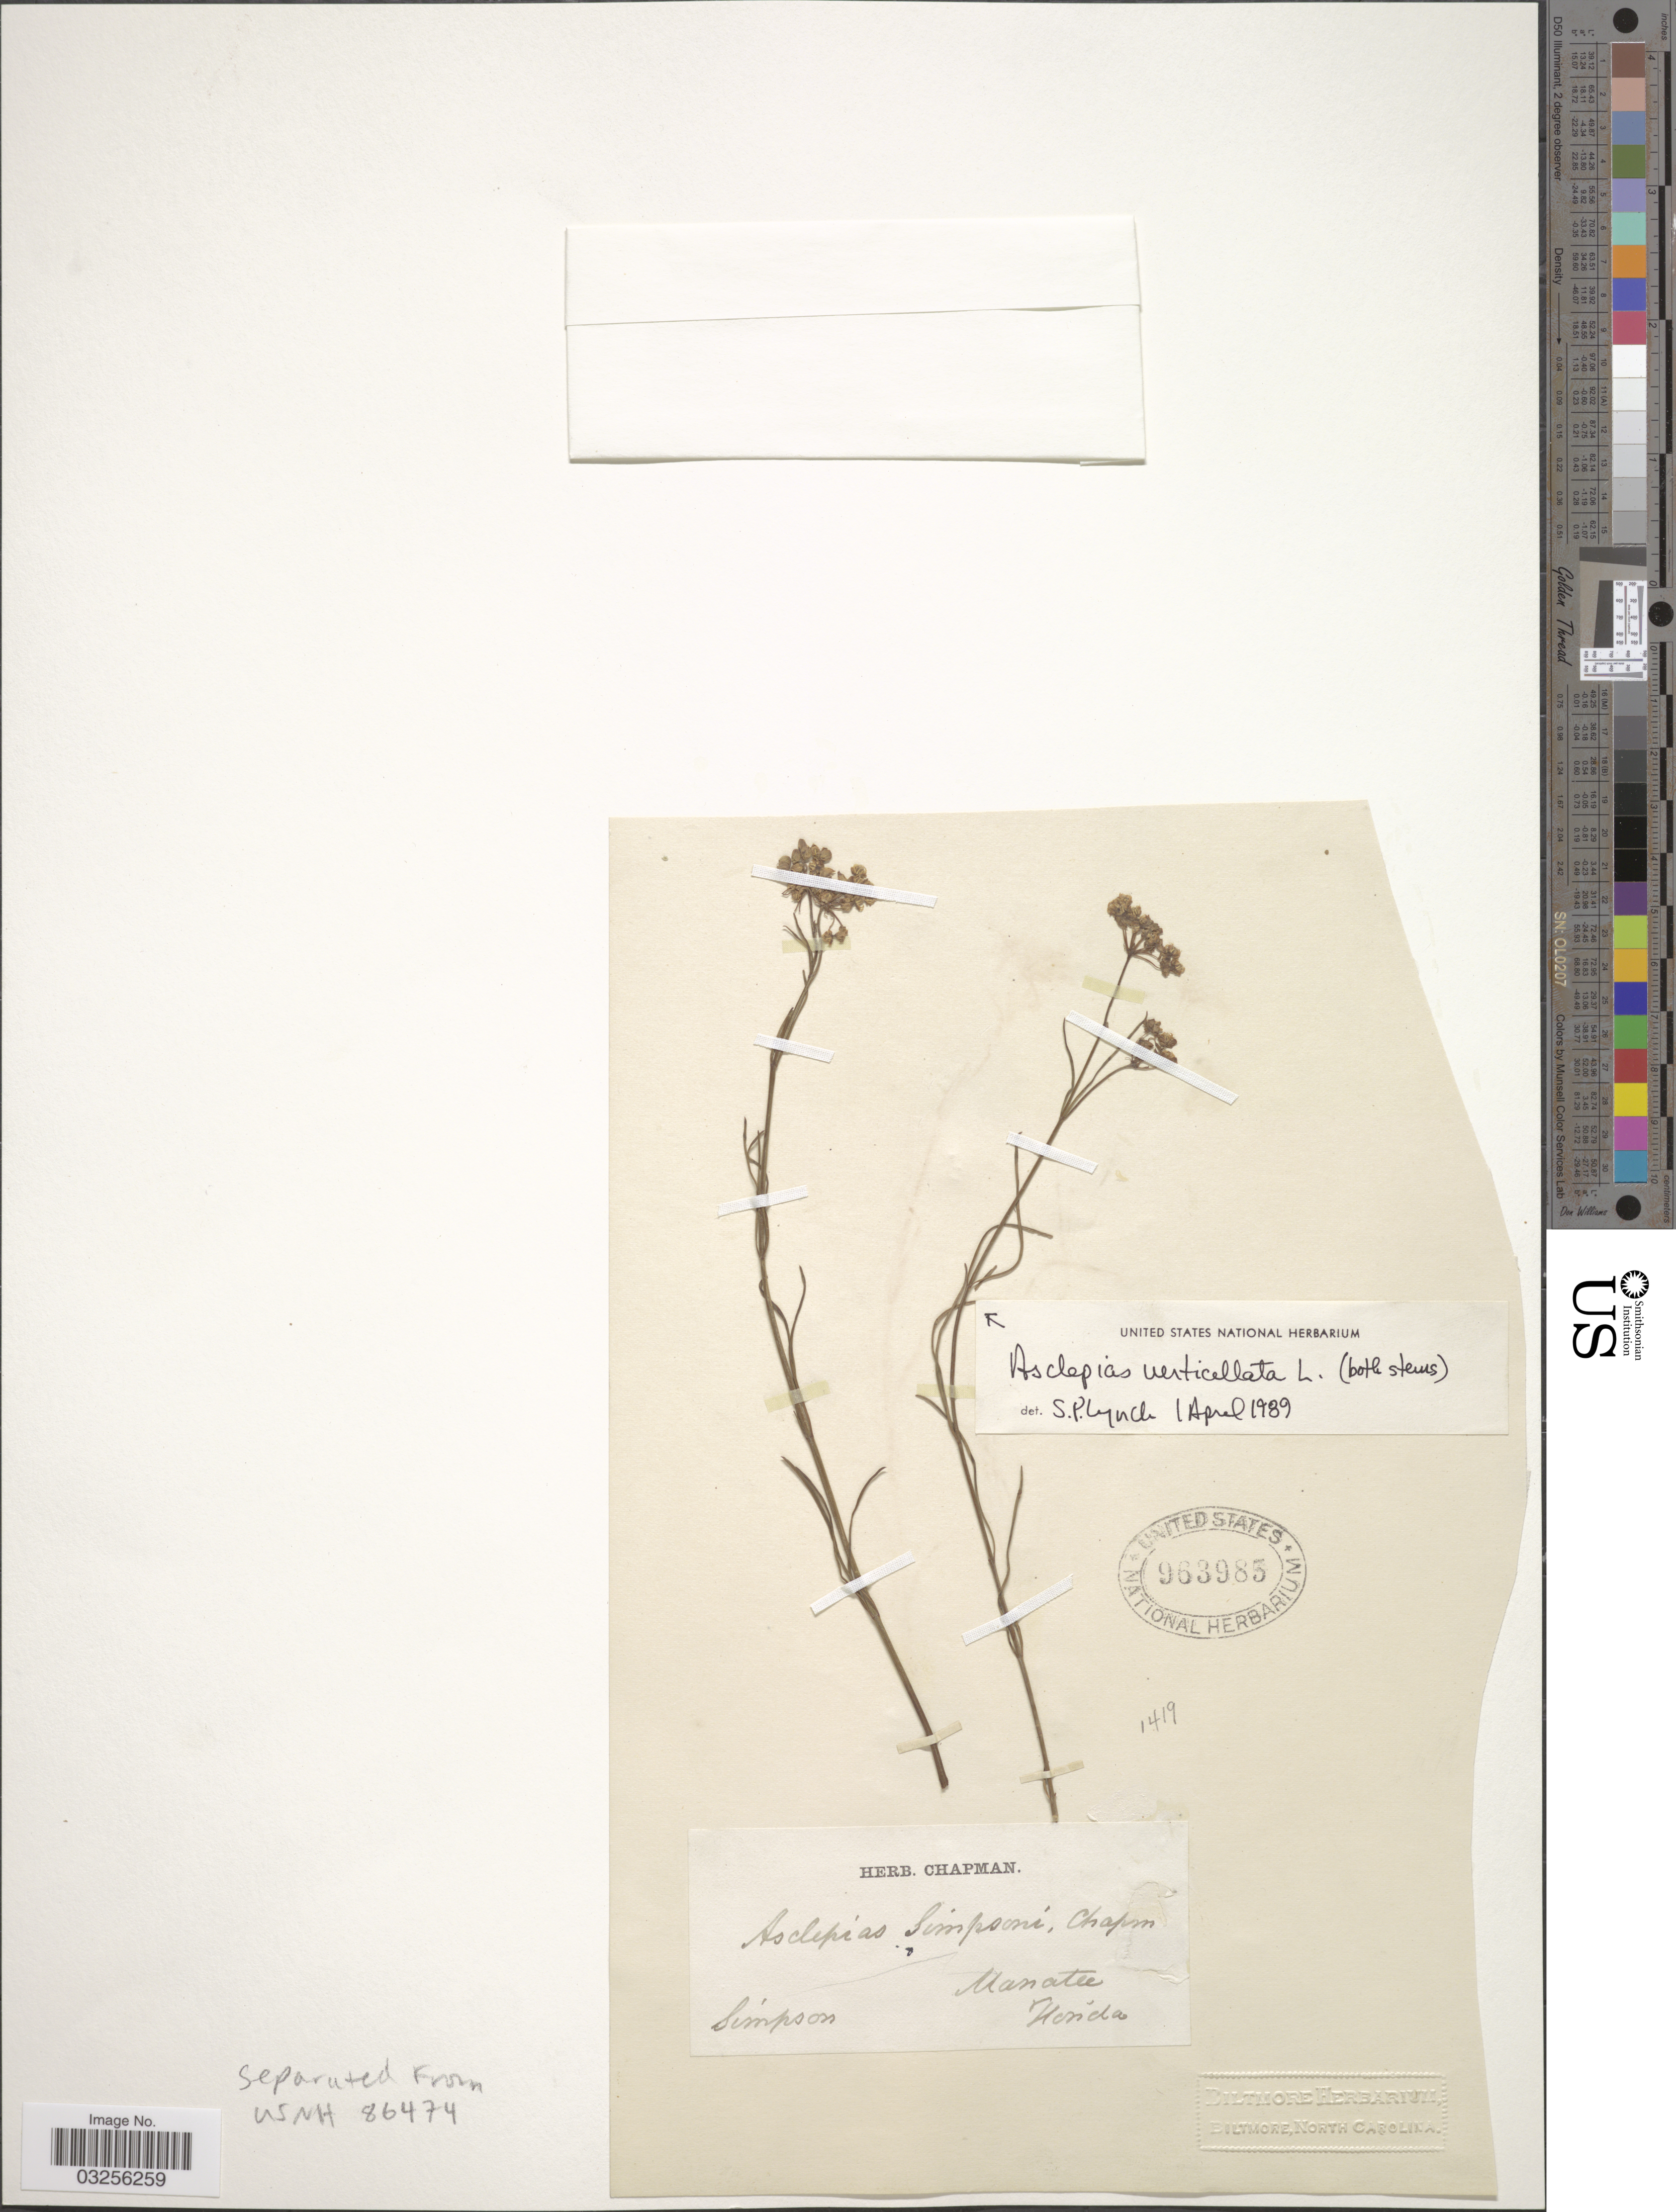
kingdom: Plantae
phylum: Tracheophyta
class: Magnoliopsida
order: Gentianales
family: Apocynaceae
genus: Asclepias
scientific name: Asclepias verticillata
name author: L.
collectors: ex herb. Chapman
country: United States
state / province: Florida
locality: Simpson. Manatee.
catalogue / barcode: US 963985